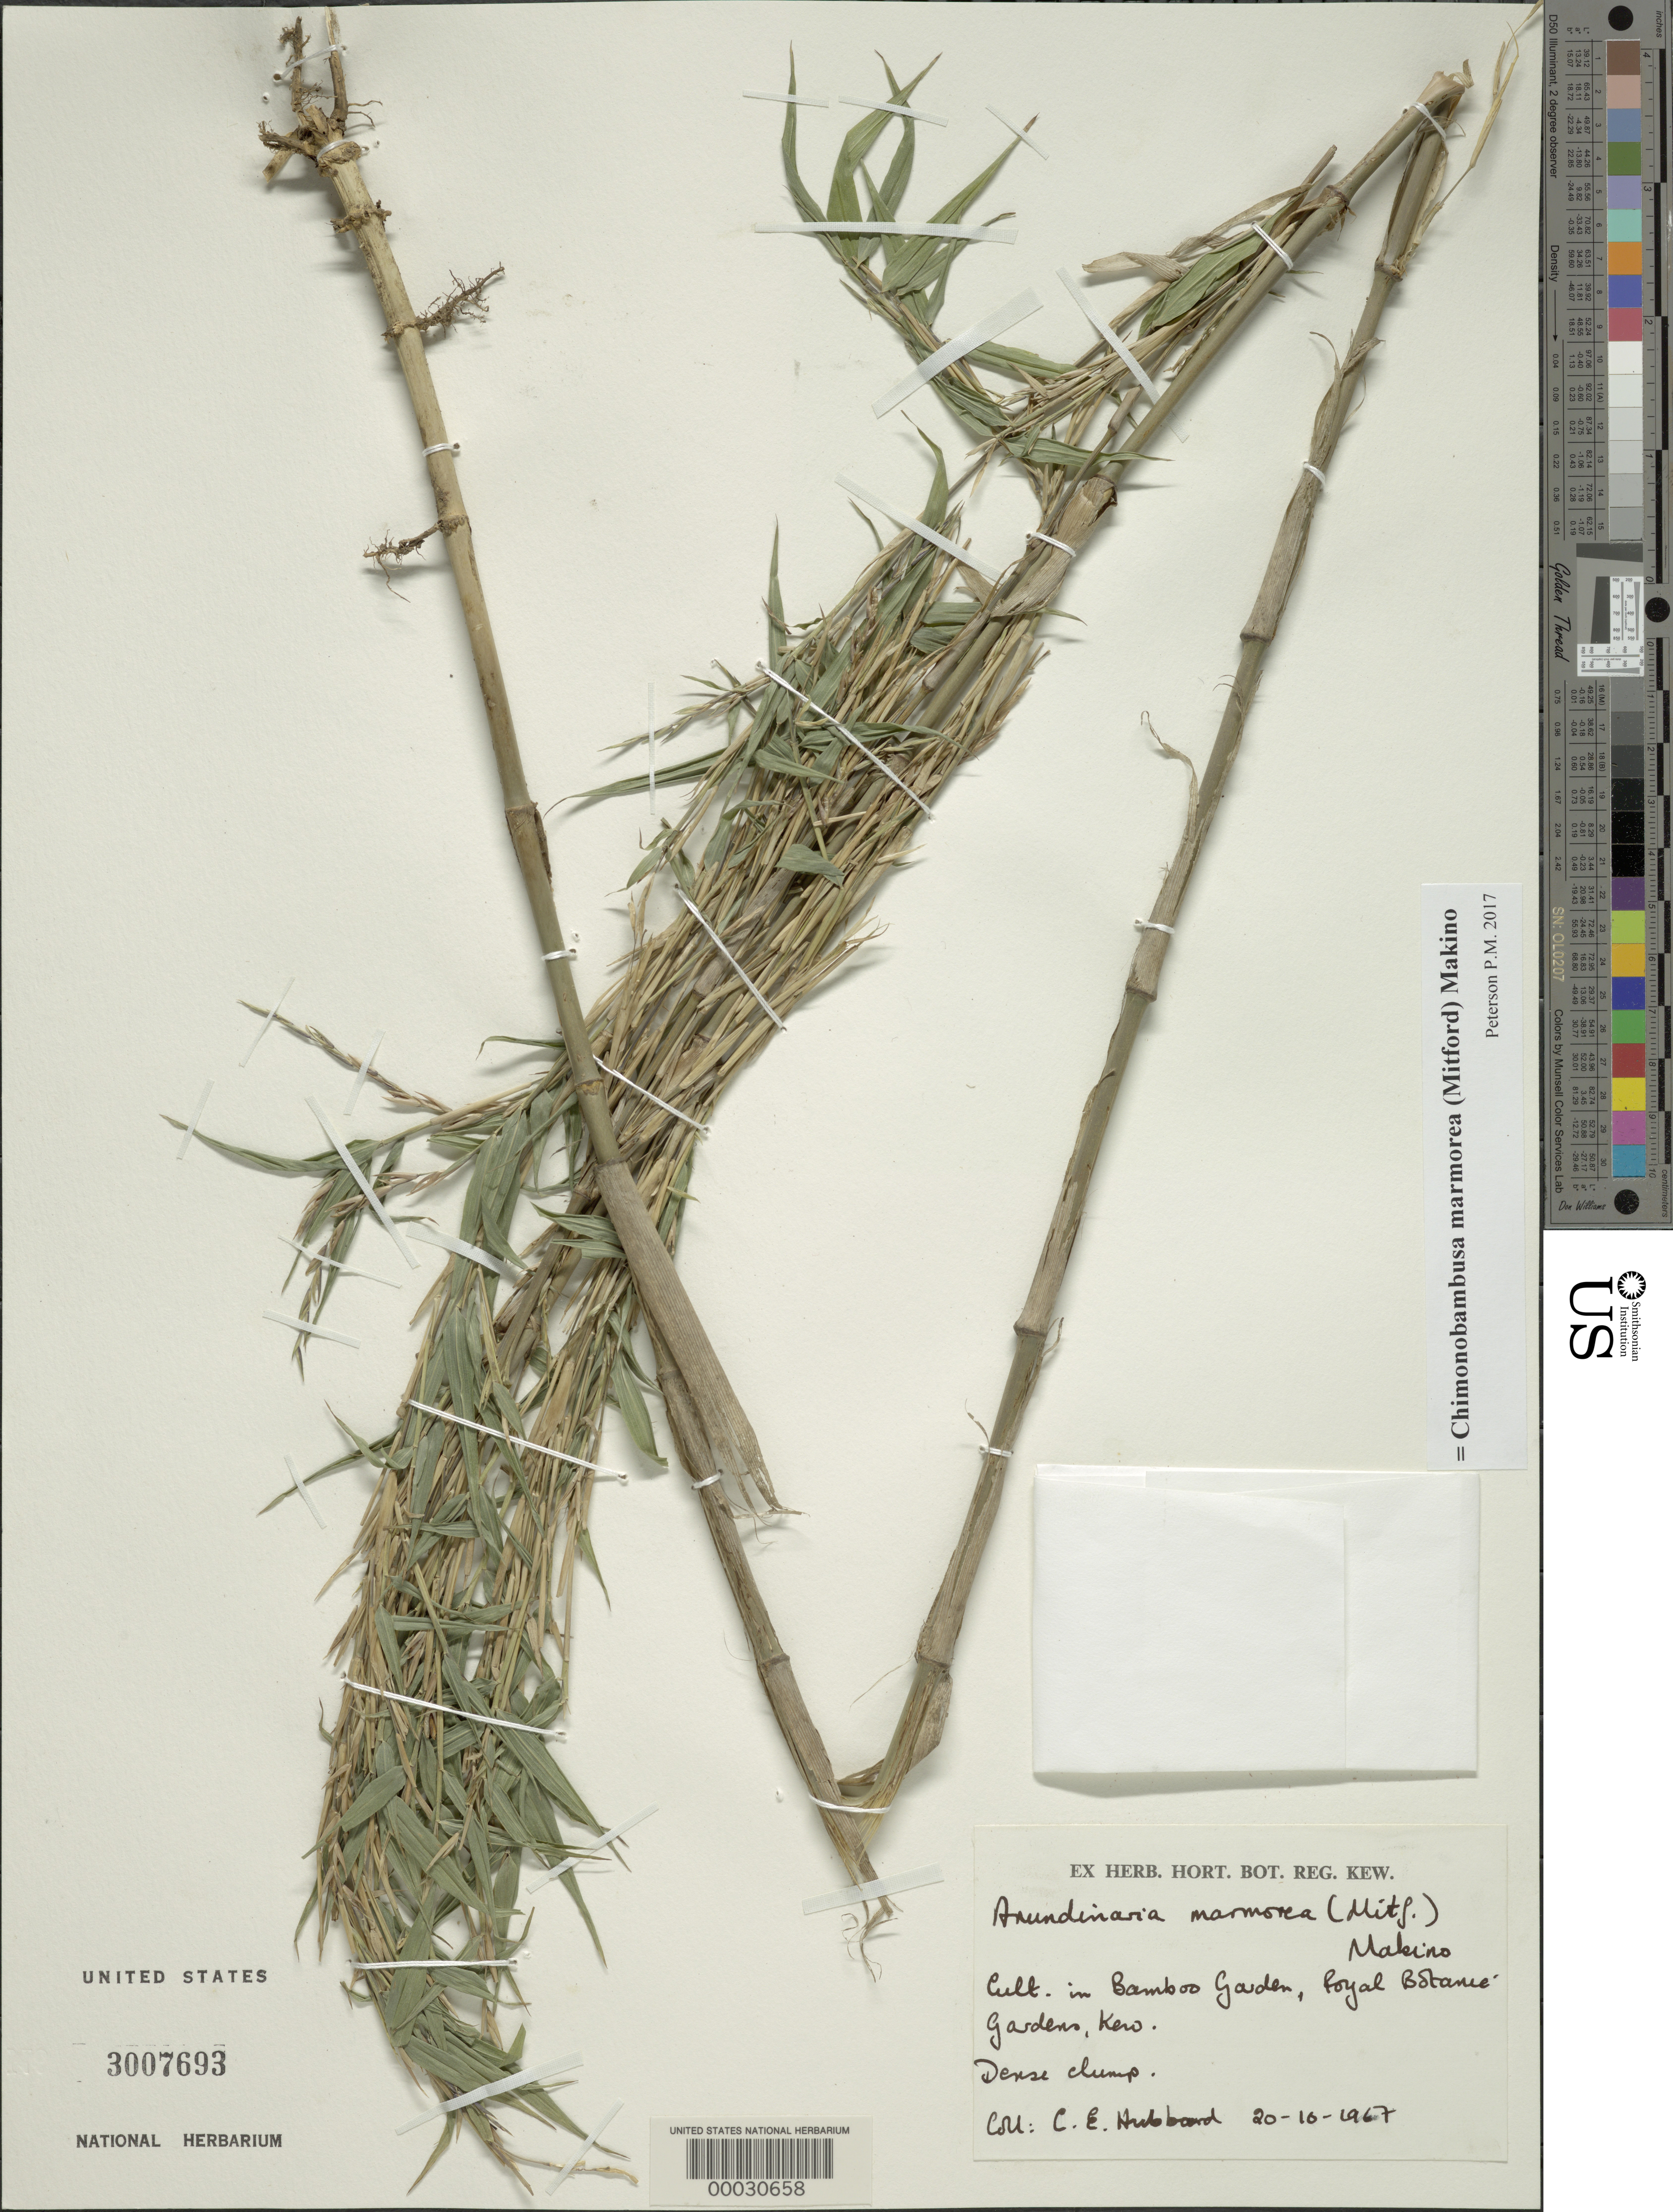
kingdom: Plantae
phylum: Tracheophyta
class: Liliopsida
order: Poales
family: Poaceae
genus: Chimonobambusa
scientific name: Chimonobambusa marmorea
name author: Makino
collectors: C. E. Hubbard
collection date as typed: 20 Oct 1967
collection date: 1967-10-20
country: United States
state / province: Florida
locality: Southern Florida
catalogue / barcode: US 3007693